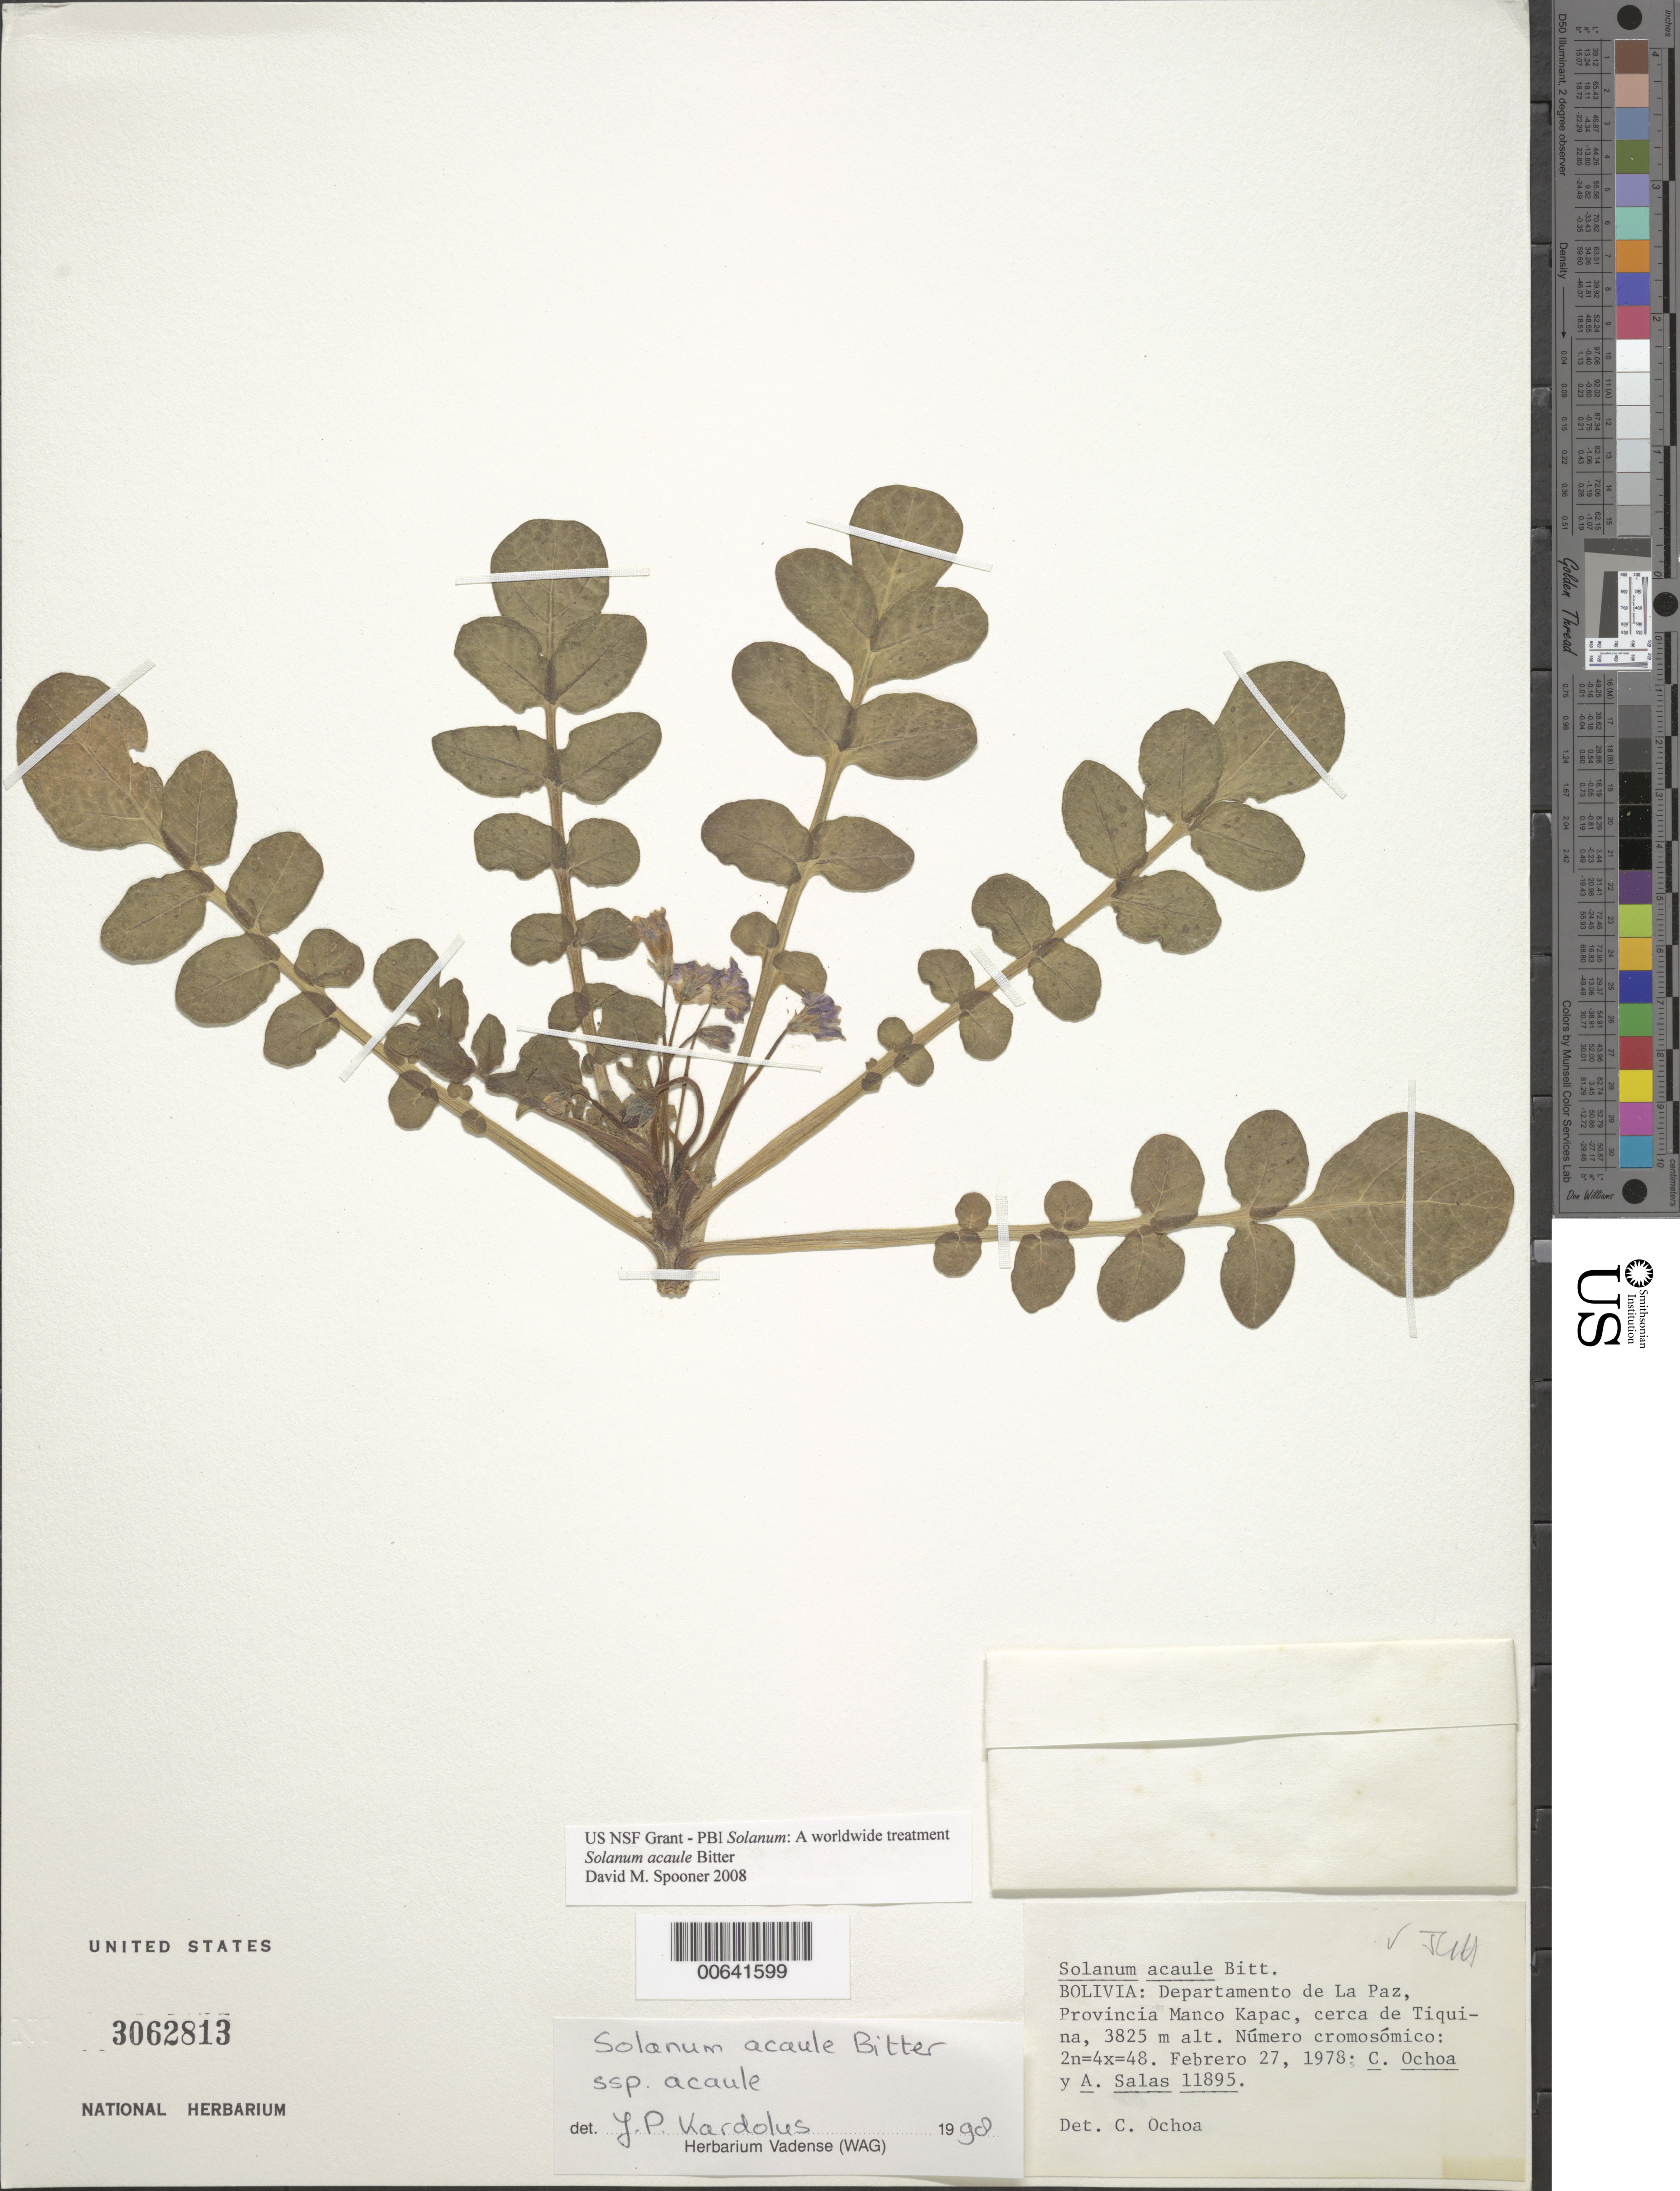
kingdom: Plantae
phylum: Tracheophyta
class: Magnoliopsida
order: Solanales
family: Solanaceae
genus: Solanum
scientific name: Solanum acaule subsp. acaule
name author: Bitter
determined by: Kardolus, Y. P.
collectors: C. M. Ochoa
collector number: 11895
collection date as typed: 27 Feb 1978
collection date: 1978-02-27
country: Bolivia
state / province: La Paz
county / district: Manco Kapac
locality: Manco Kapac. Cerca de Tiquina.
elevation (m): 3825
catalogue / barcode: US 3062813